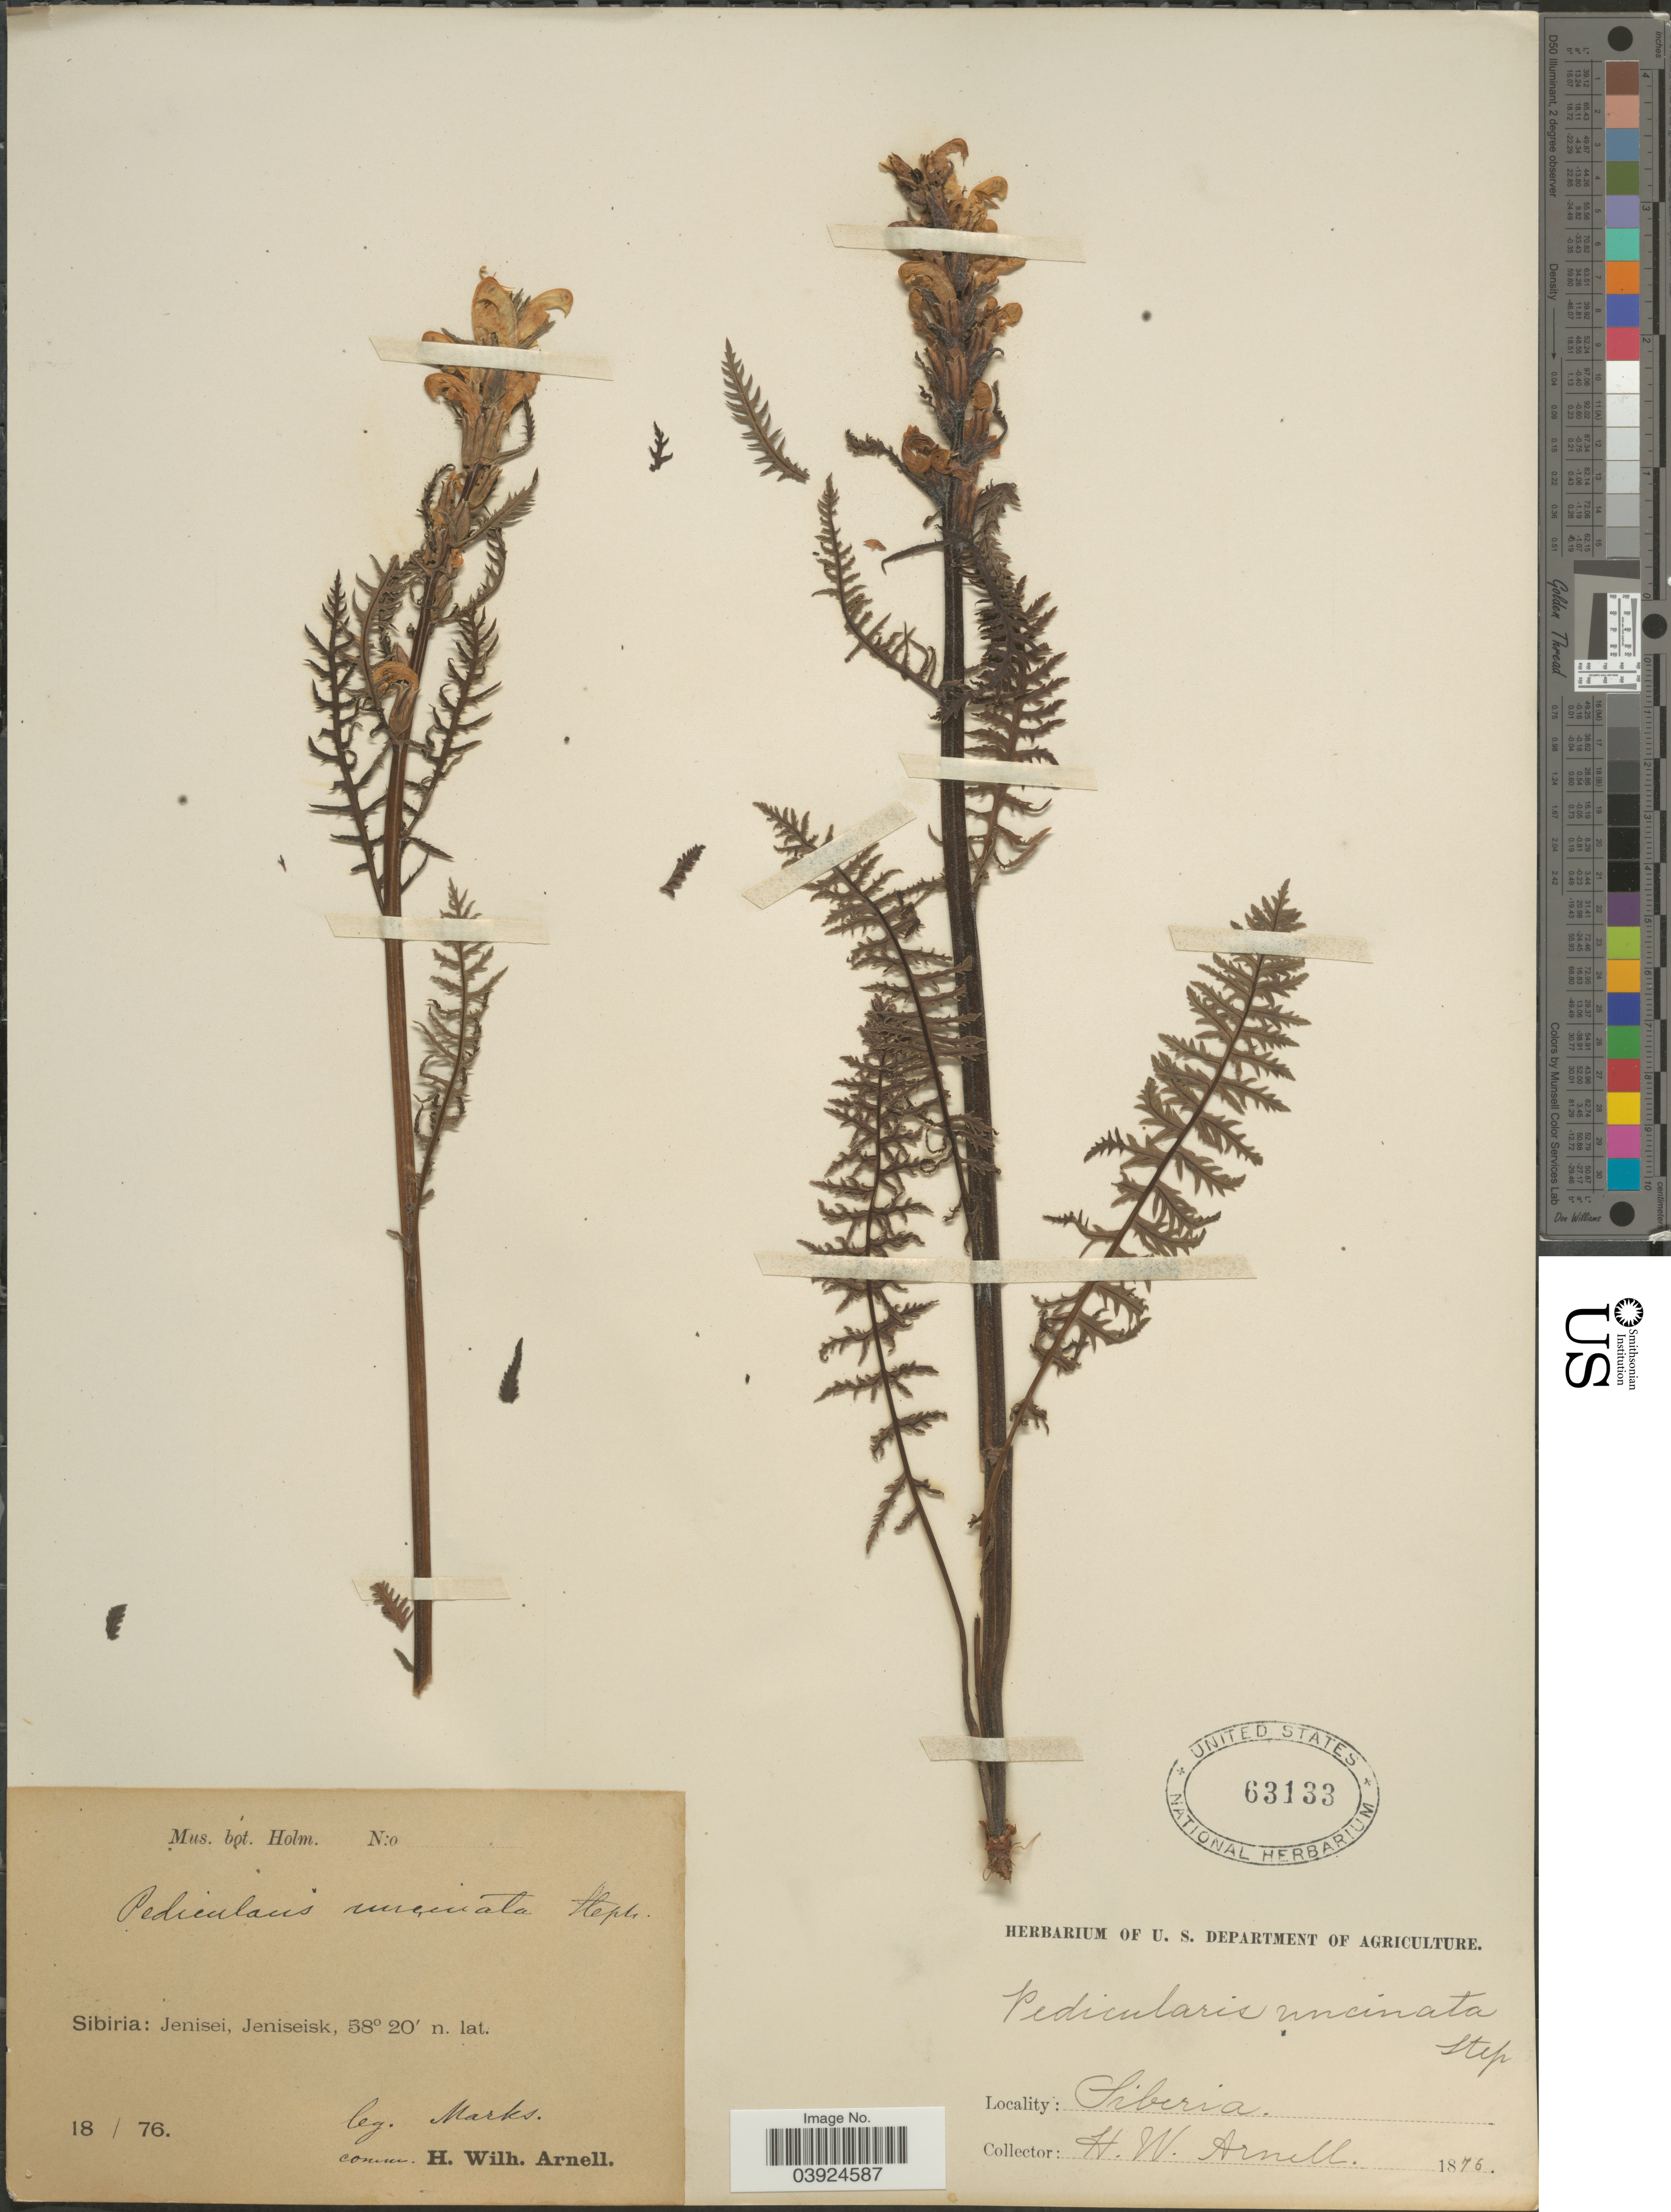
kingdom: Plantae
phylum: Tracheophyta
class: Magnoliopsida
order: Lamiales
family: Orobanchaceae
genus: Pedicularis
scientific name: Pedicularis incarnata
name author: L.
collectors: Marks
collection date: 1876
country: Russian Federation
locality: Sibiria: Jenisei, Jeniseisk.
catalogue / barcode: US 63133